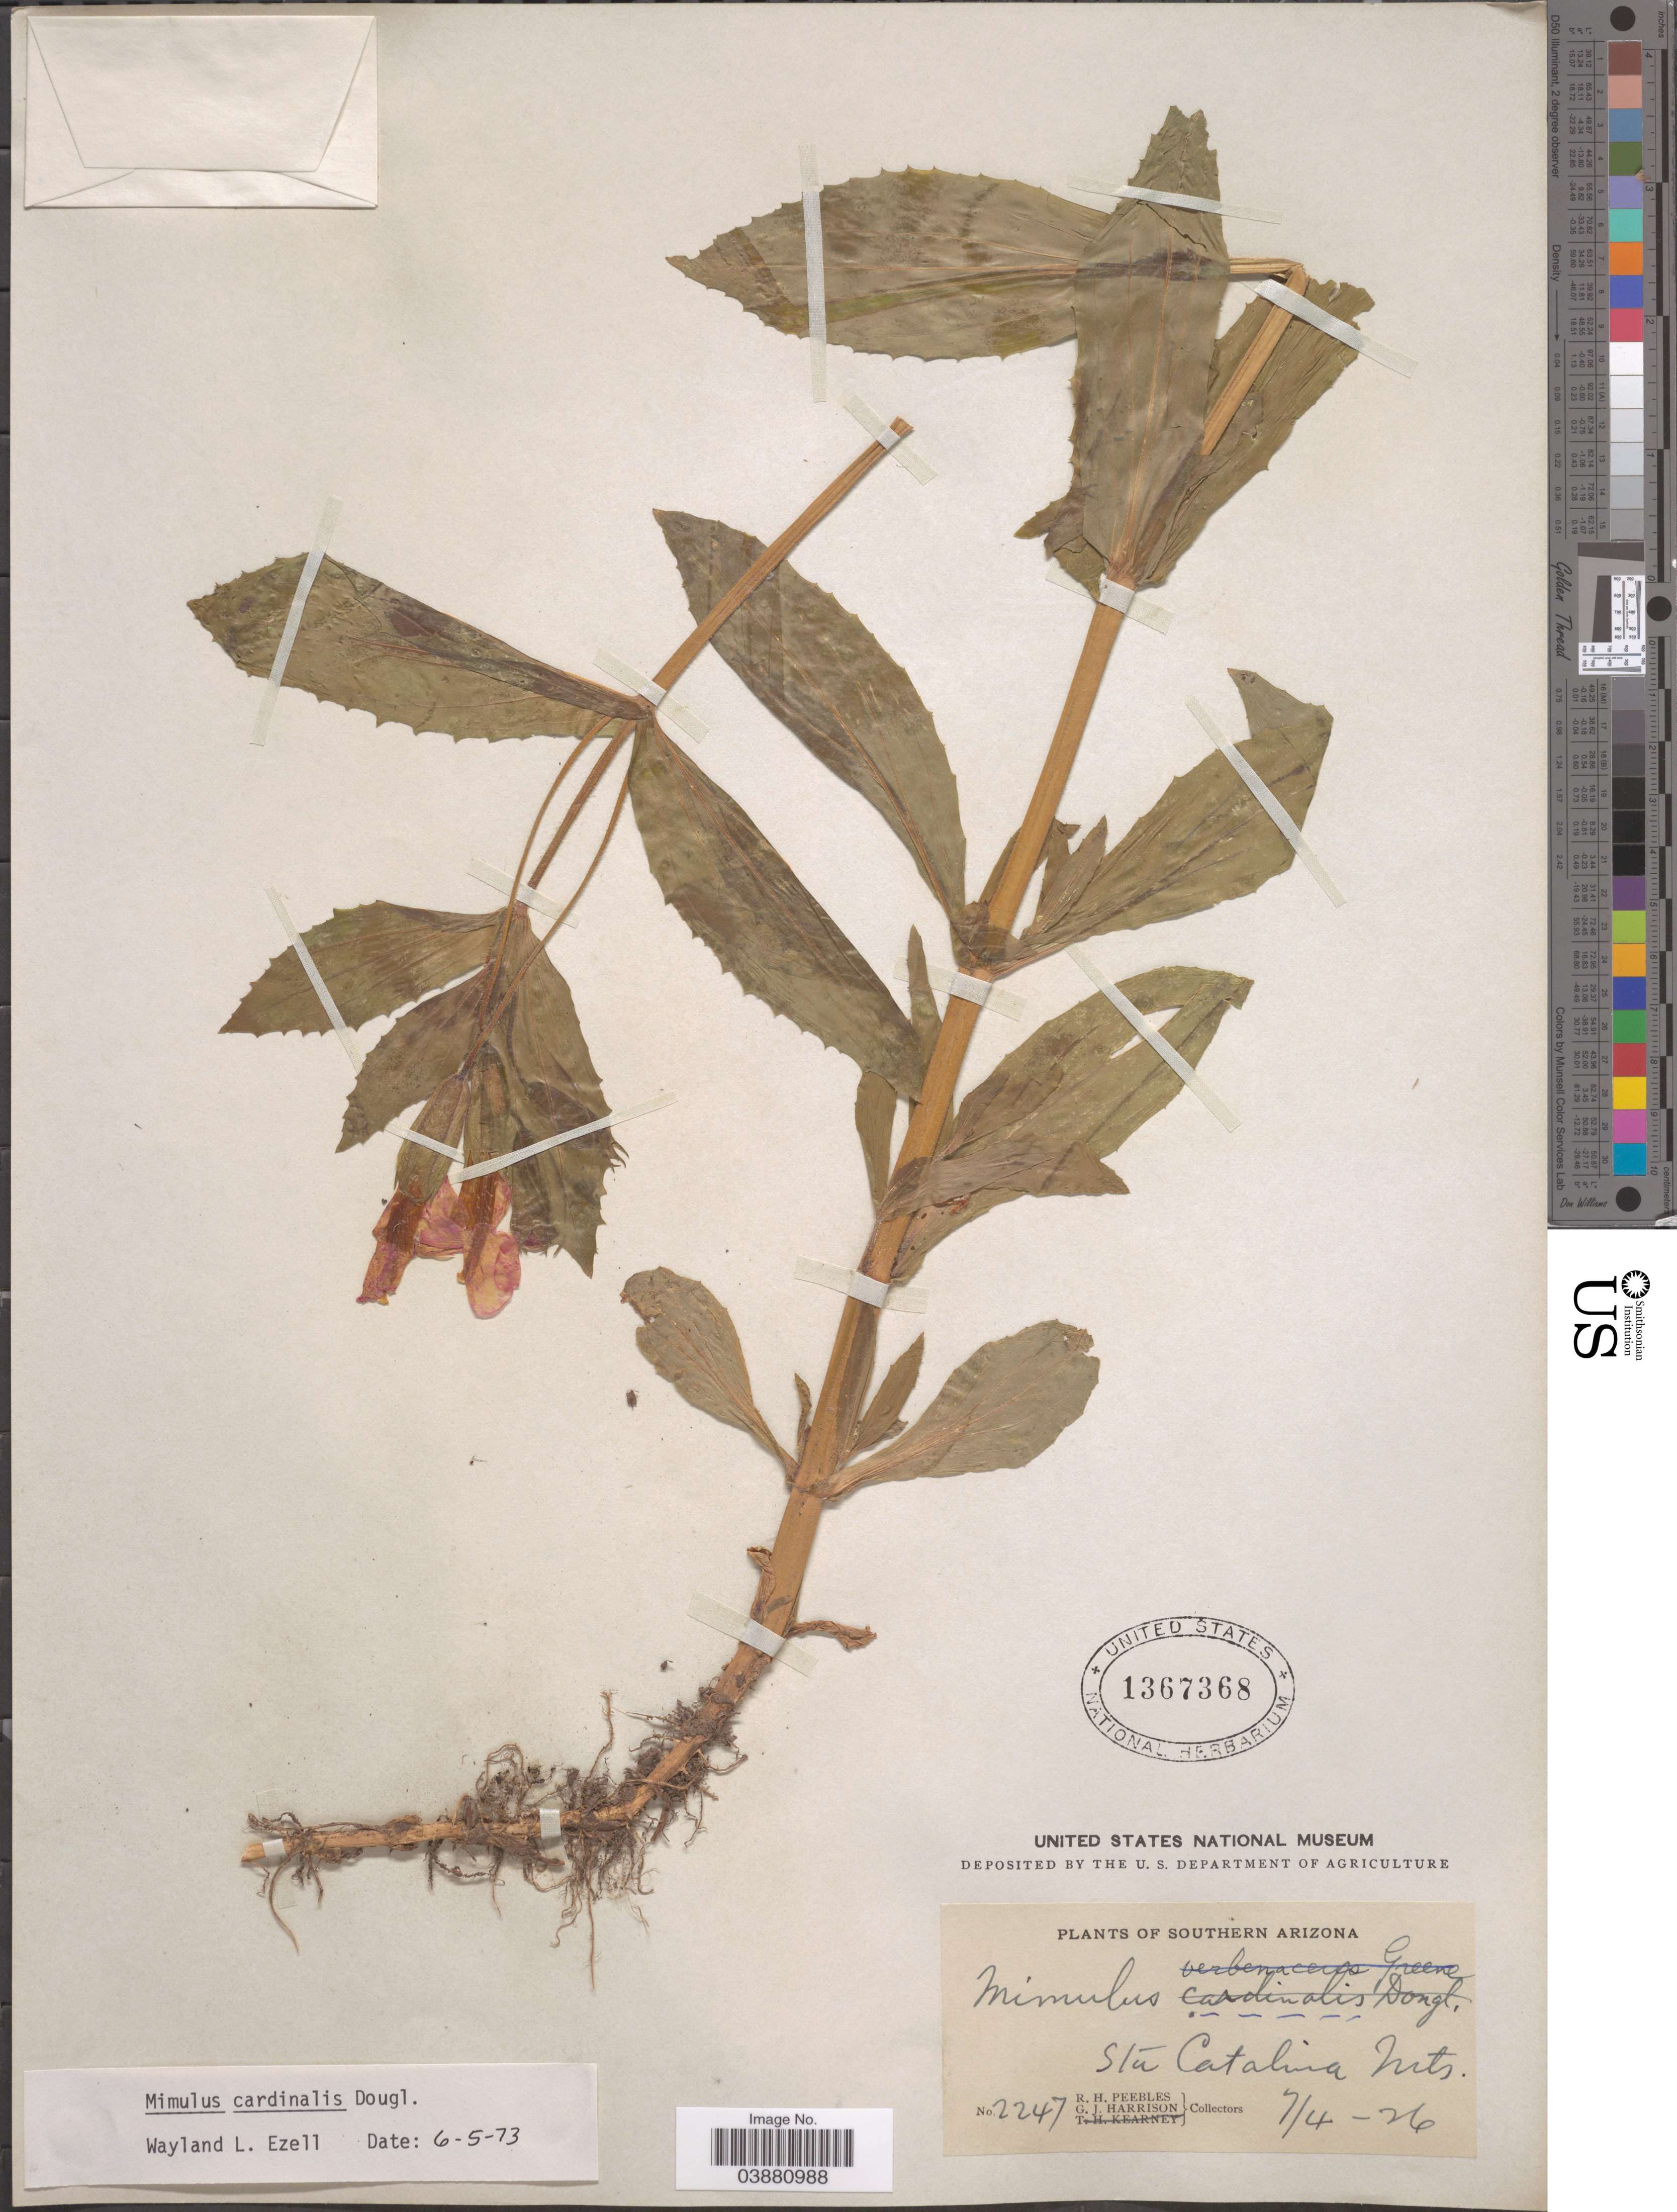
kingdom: Plantae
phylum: Tracheophyta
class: Magnoliopsida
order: Lamiales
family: Phrymaceae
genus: Mimulus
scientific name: Mimulus cardinalis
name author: Douglas ex Benth.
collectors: R. H. Peebles & G. J. Harrison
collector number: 2247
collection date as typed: Transcribed d/m/y: 4/7/26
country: United States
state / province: Arizona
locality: Southern Arizona. Sta Catalina Mts.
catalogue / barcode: US 1367368